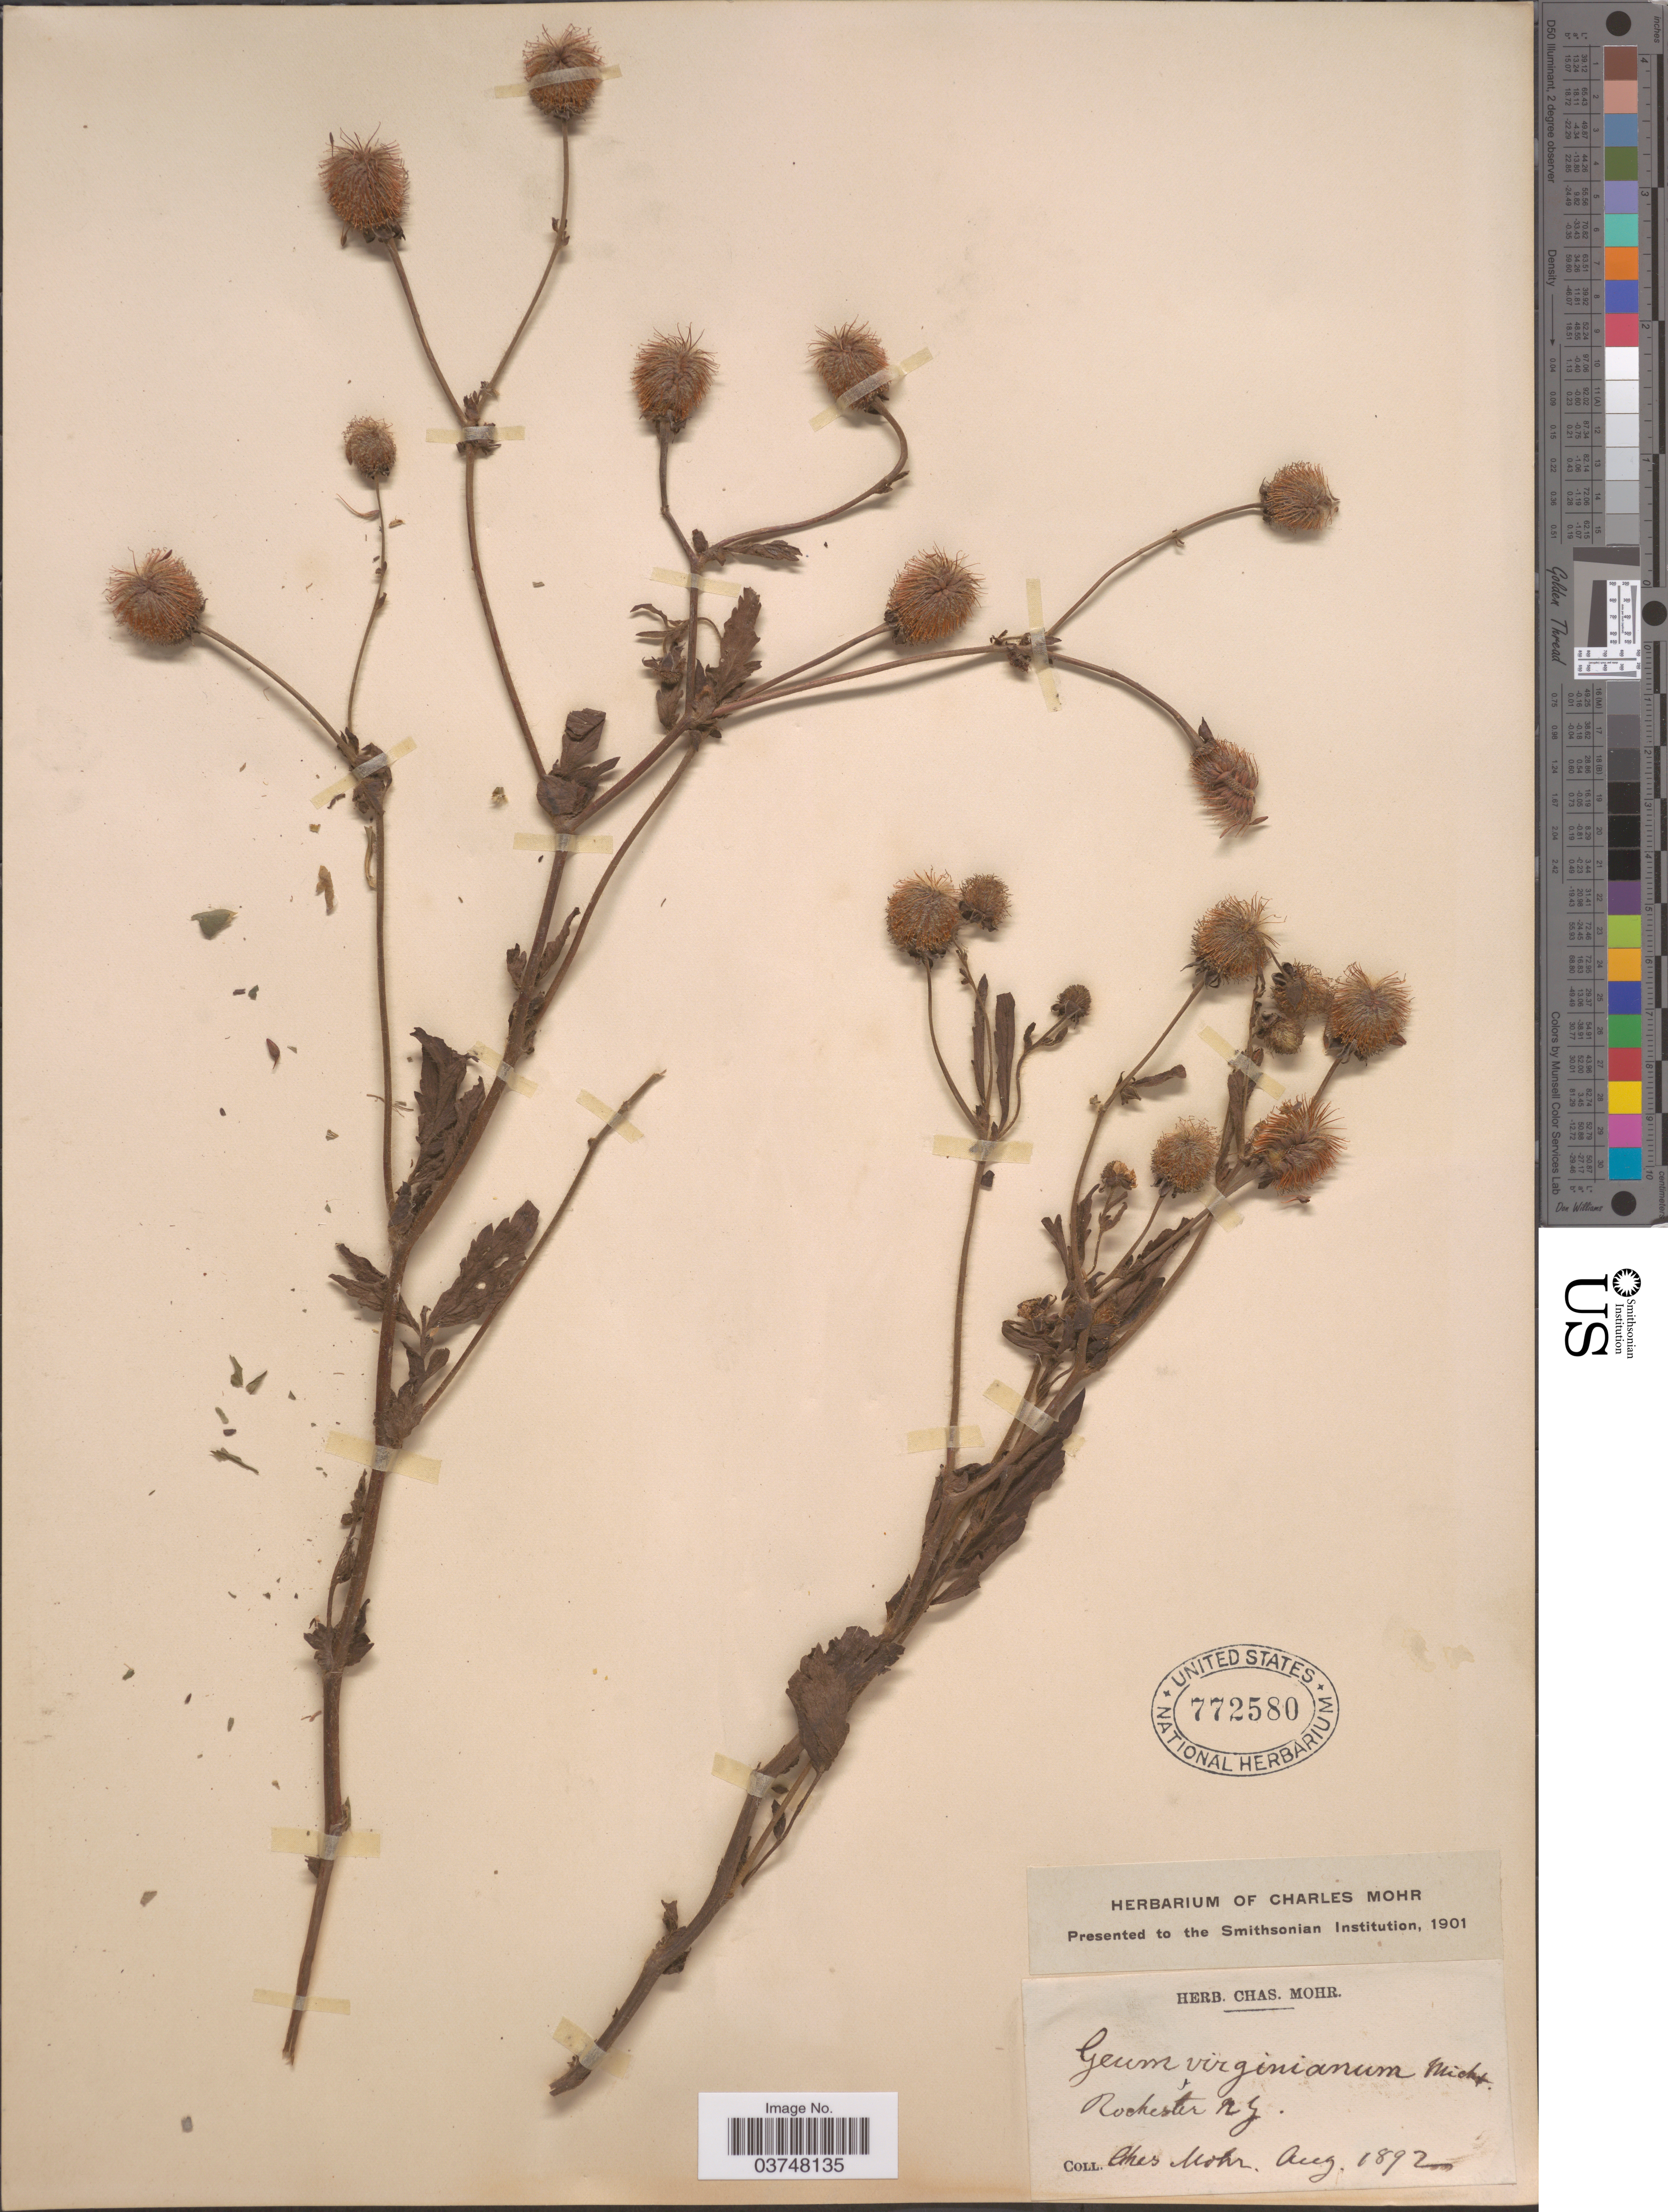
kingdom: Plantae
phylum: Tracheophyta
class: Magnoliopsida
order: Rosales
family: Rosaceae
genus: Geum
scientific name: Geum virginianum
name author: L.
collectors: Mohr, C. T. (herbarium)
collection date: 1892-08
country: United States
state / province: New York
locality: Rochester.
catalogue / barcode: US 772580